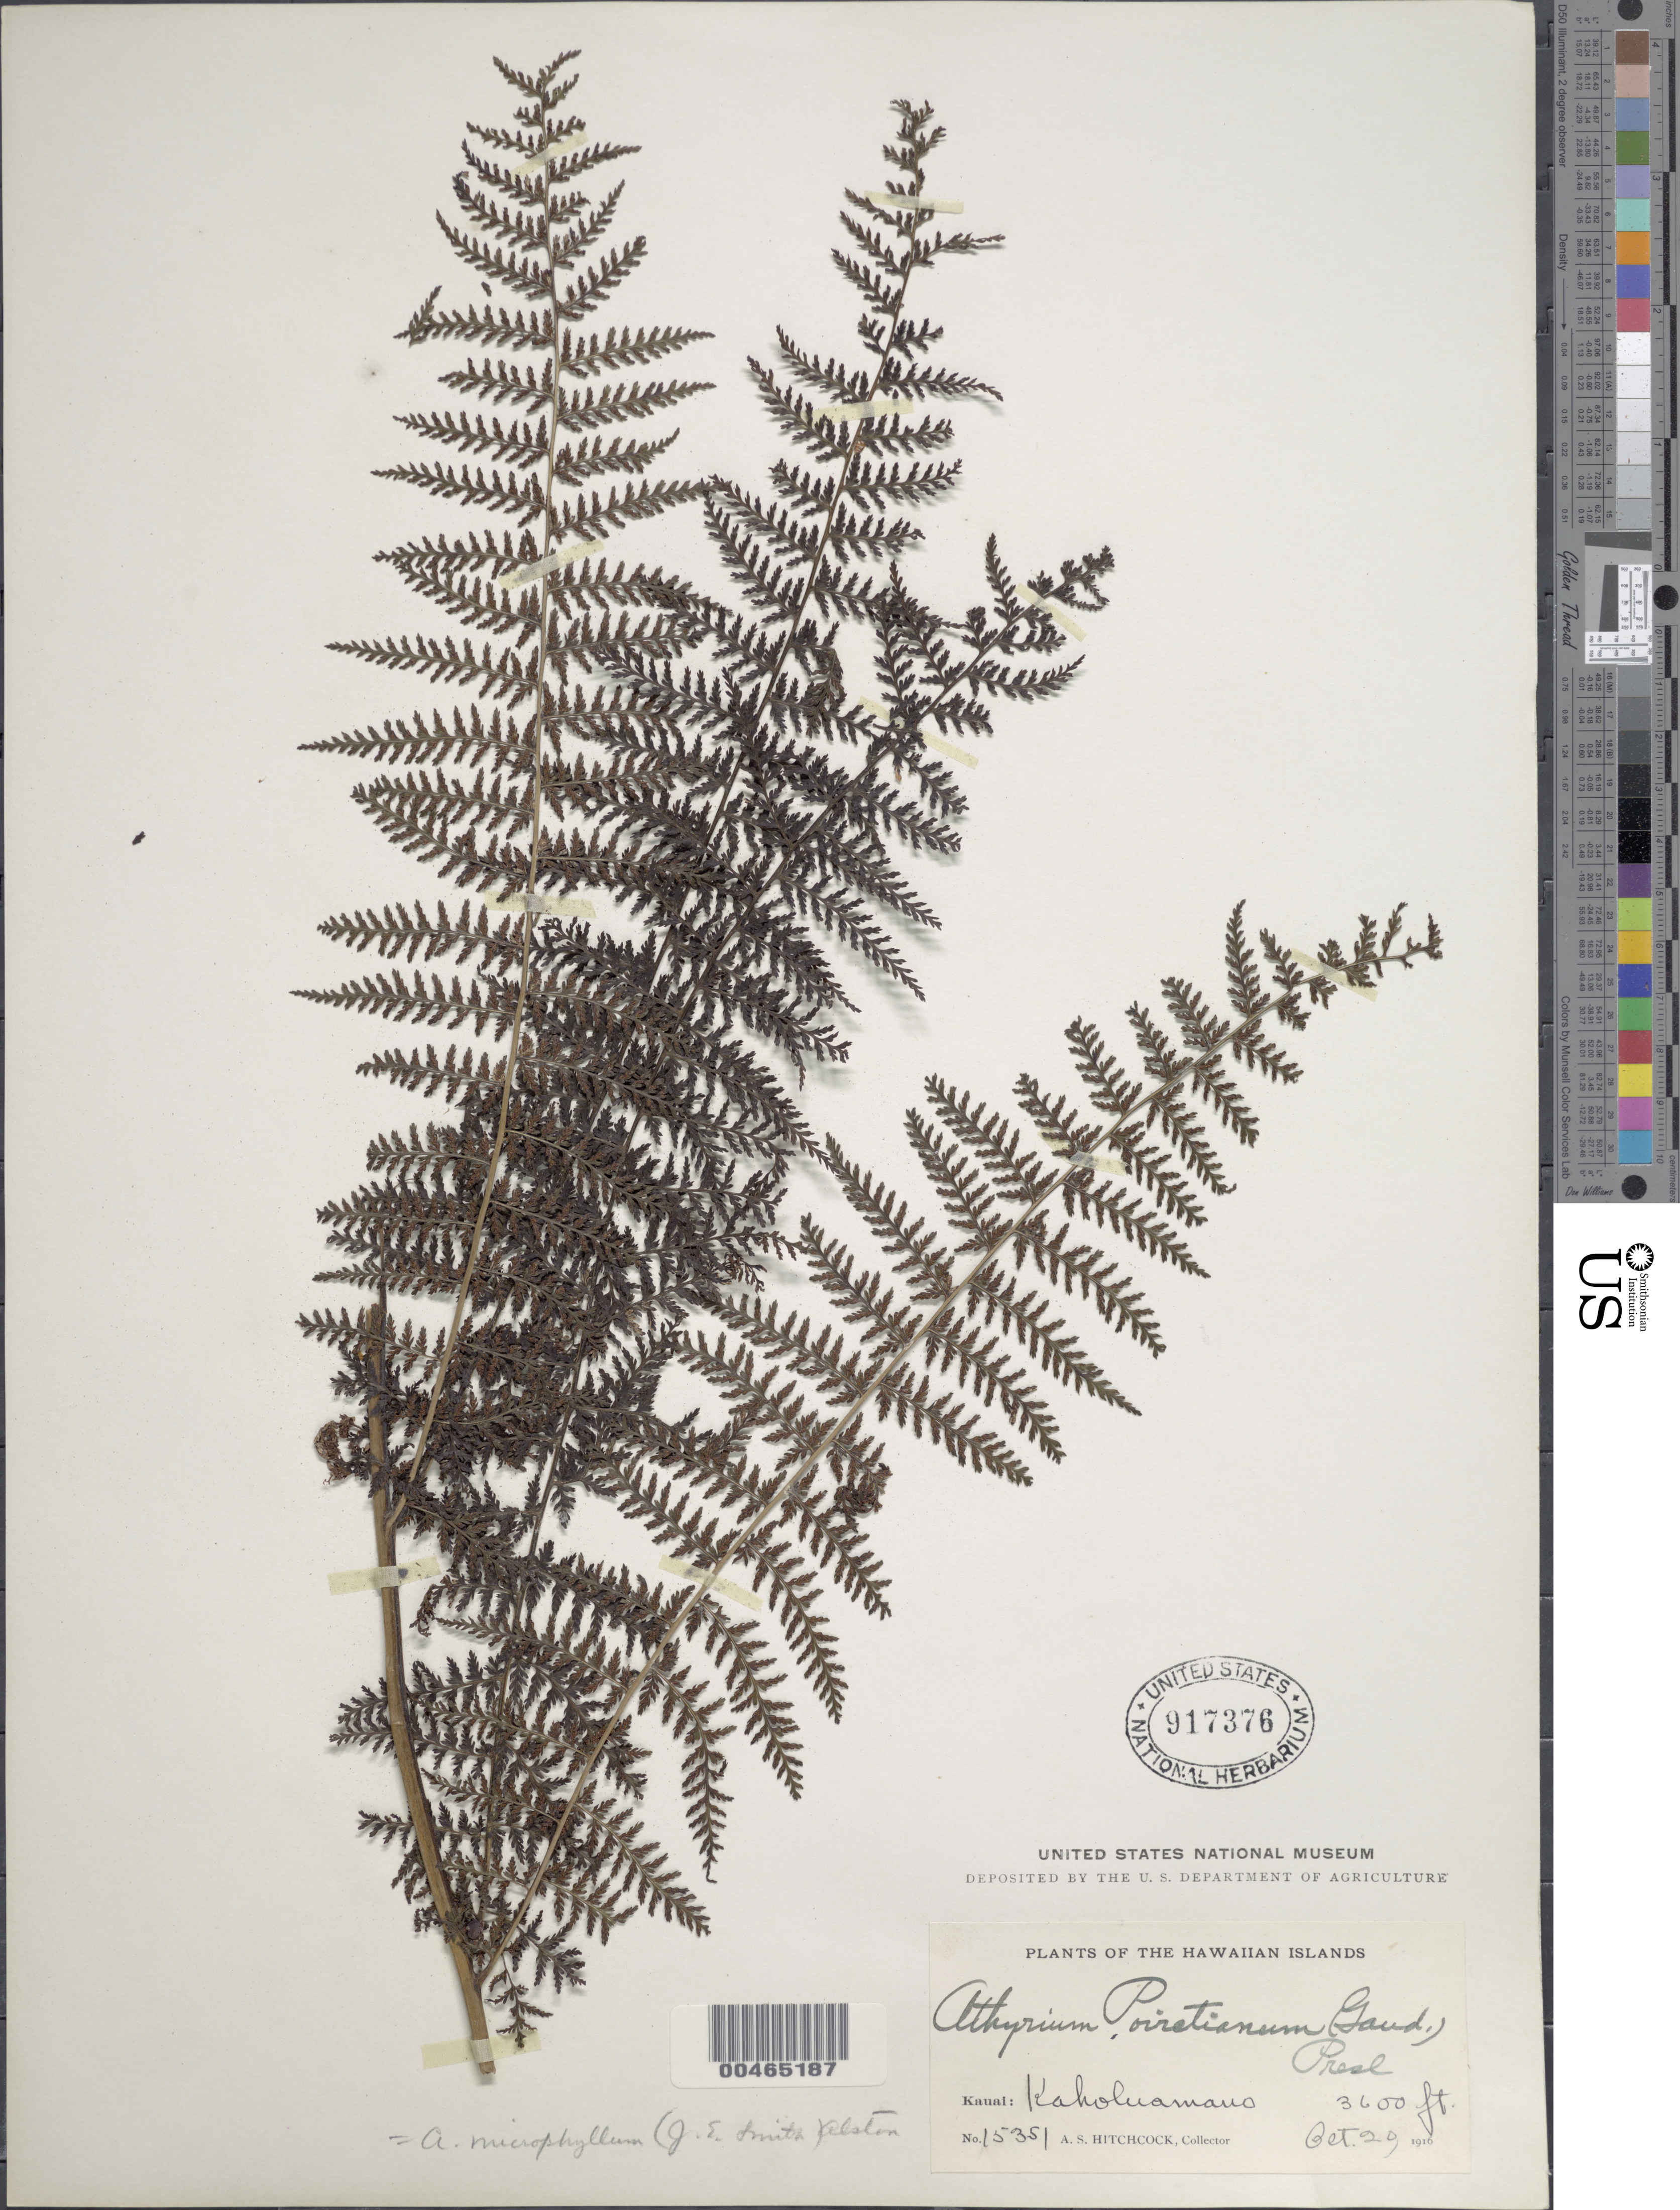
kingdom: Plantae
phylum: Tracheophyta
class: Polypodiopsida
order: Polypodiales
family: Athyriaceae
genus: Athyrium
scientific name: Athyrium microphyllum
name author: (Sm.) Alston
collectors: A. S. Hitchcock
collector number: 15351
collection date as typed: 20 Oct 1916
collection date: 1916-10-20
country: United States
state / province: Hawaii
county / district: Kauai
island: Kaua'i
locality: Kaholuamano, Kauai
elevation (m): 1097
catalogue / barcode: US 917376